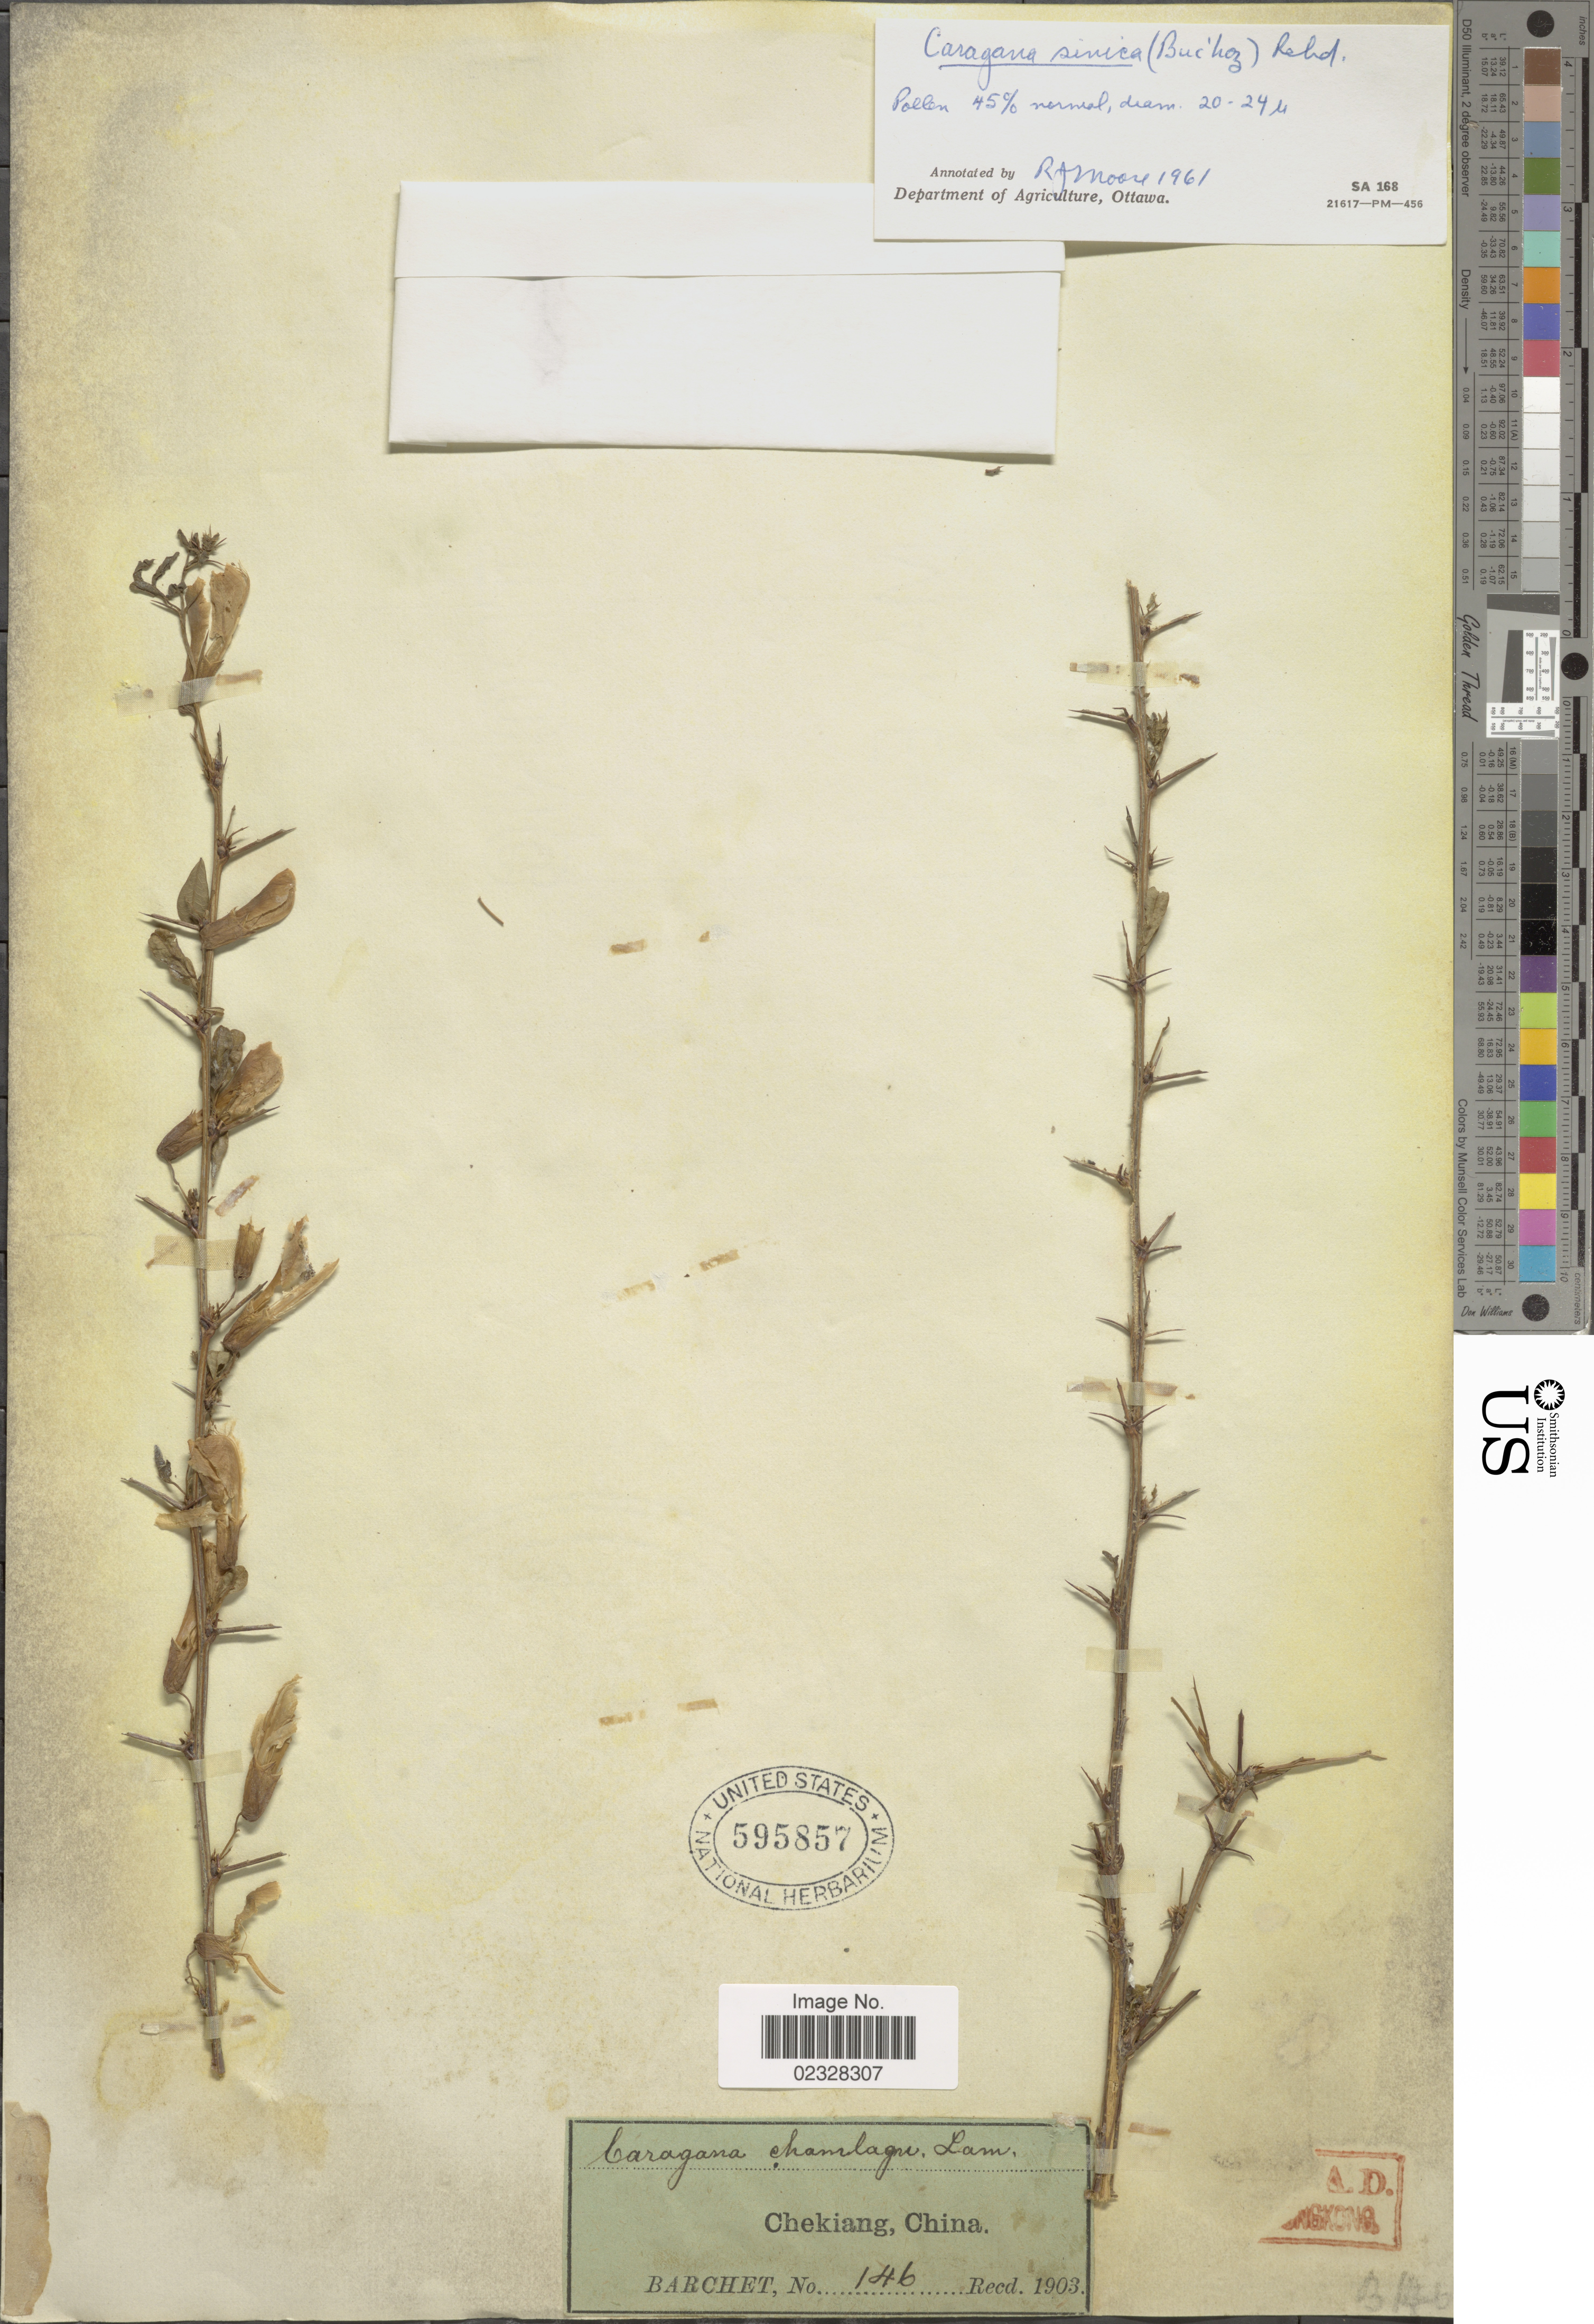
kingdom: Plantae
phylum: Tracheophyta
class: Magnoliopsida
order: Fabales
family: Fabaceae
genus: Caragana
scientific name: Caragana sinica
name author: (Buc'hoz) Rehder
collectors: Barchet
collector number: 146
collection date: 1903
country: China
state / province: Zhejiang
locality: Chekiang.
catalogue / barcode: US 595857